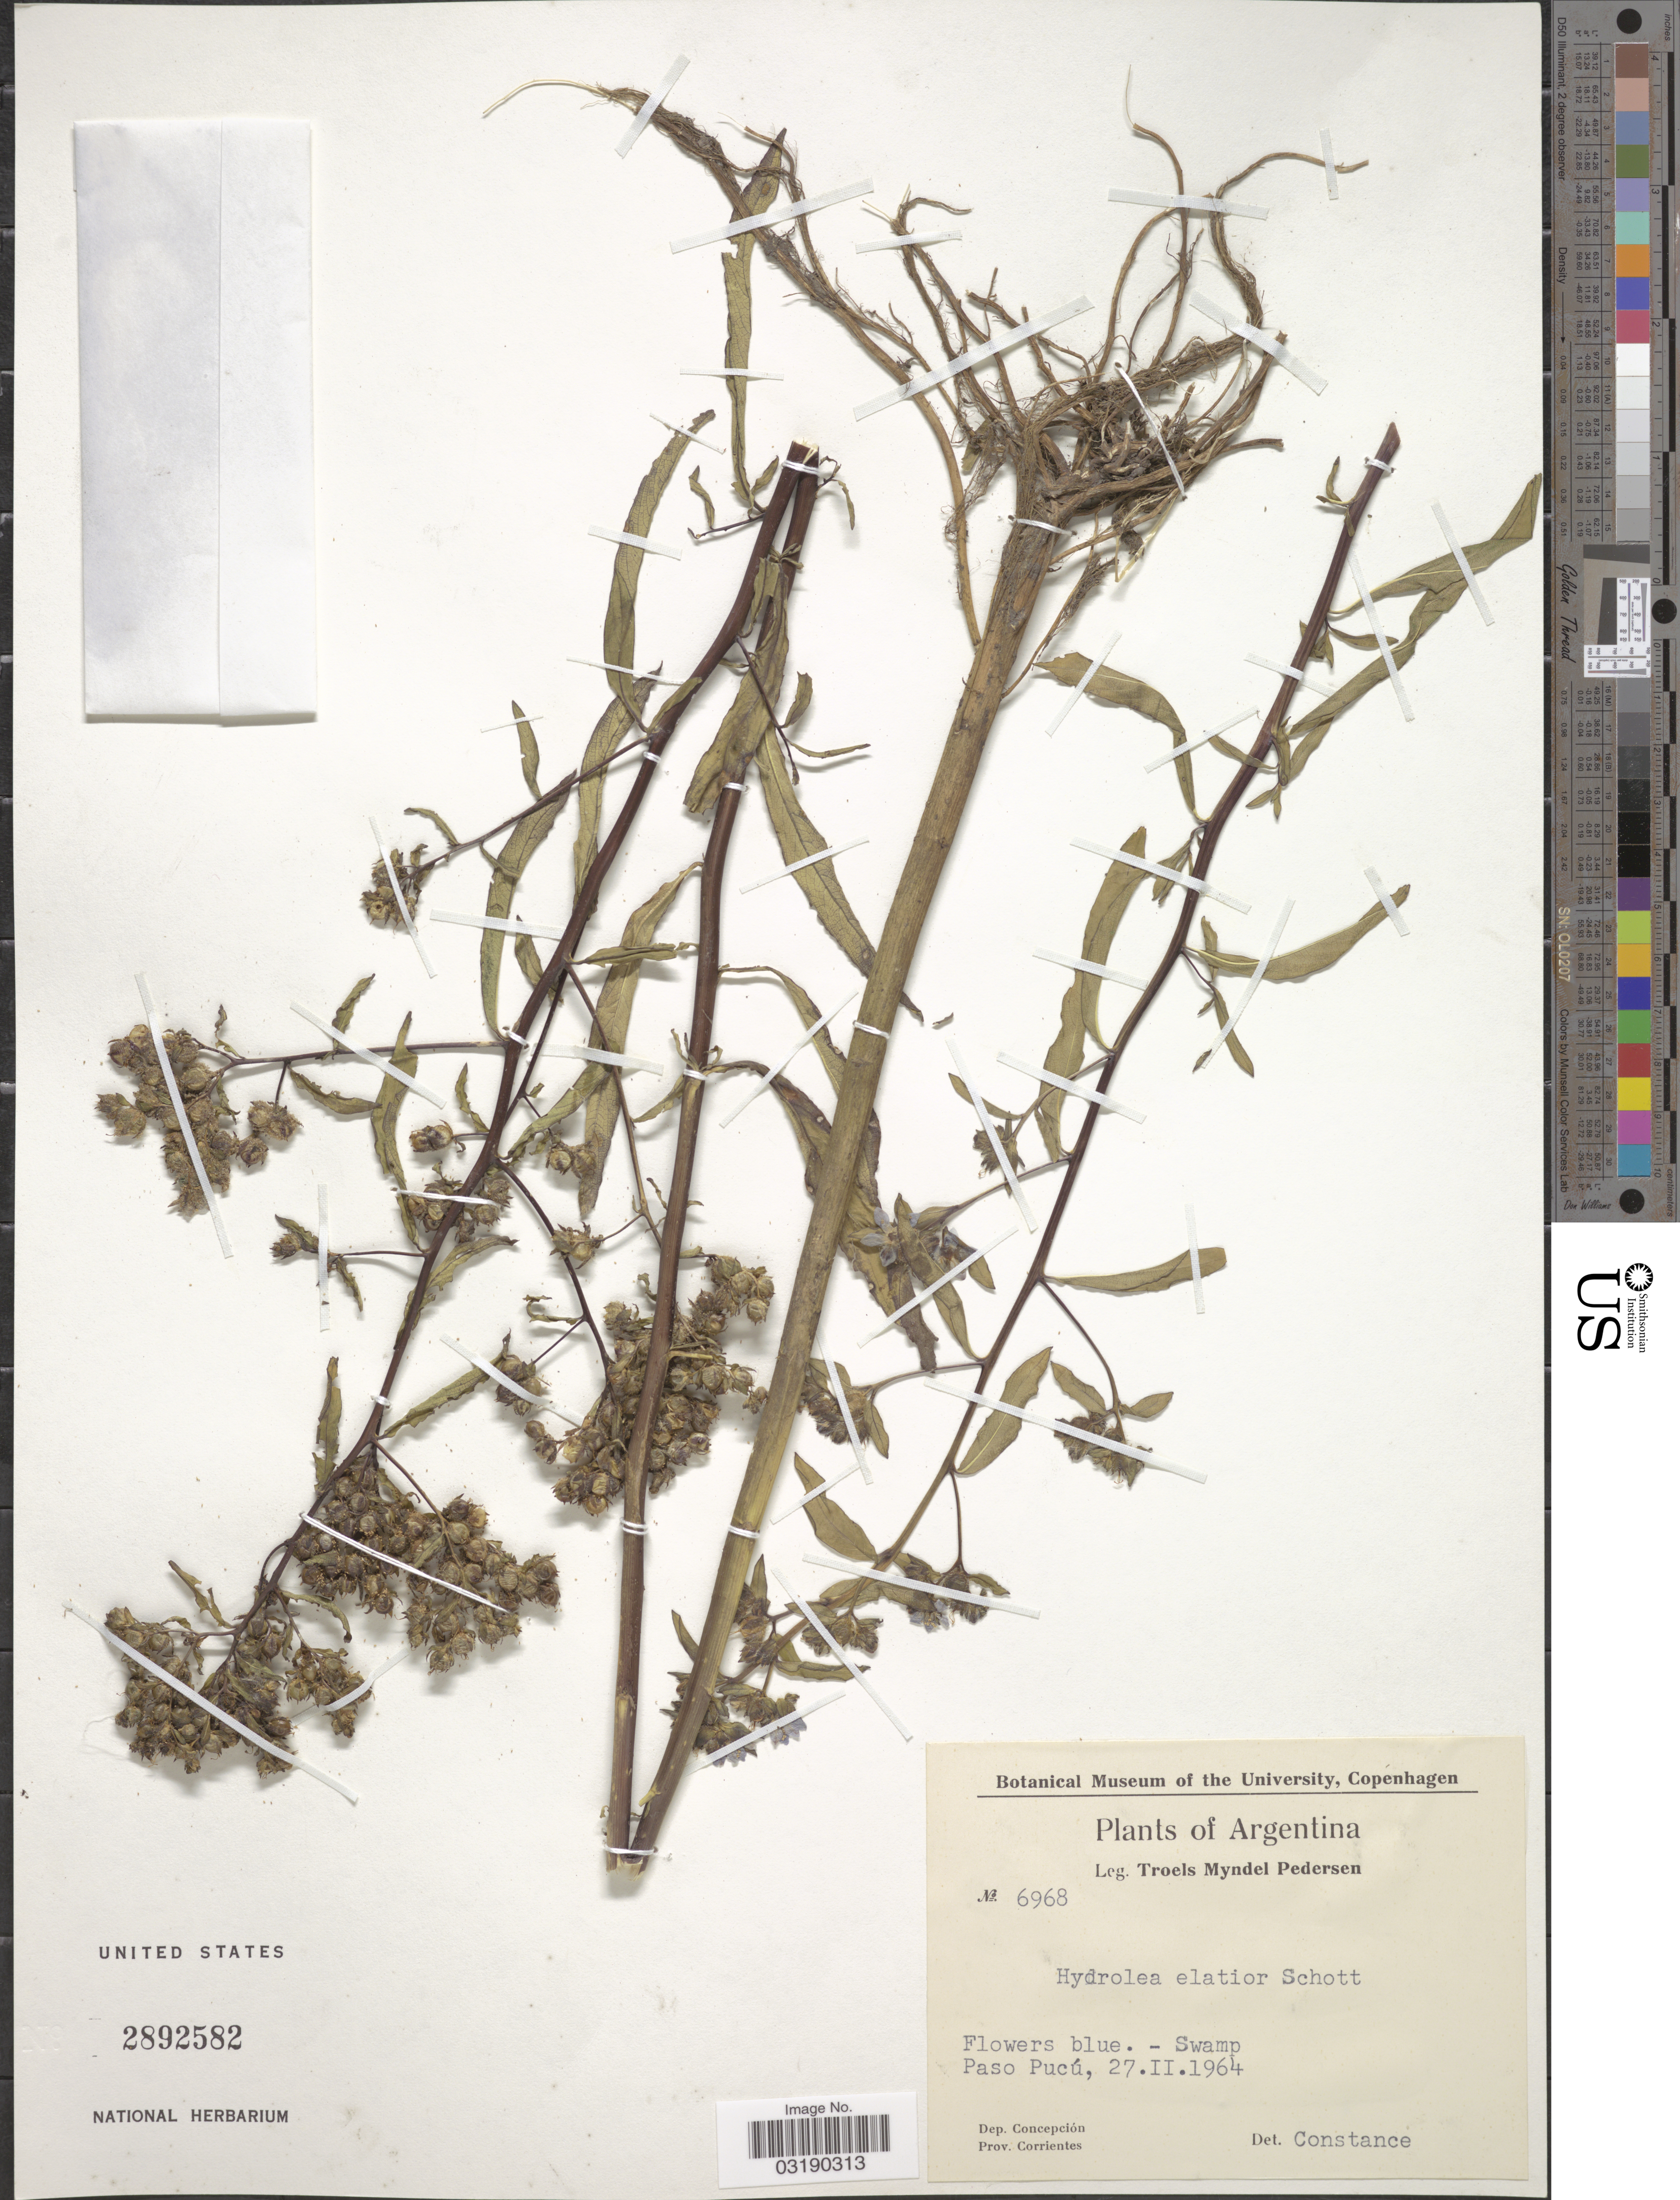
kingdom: Plantae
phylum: Tracheophyta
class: Magnoliopsida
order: Solanales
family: Hydroleaceae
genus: Hydrolea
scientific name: Hydrolea elatior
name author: Schott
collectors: T. Pederson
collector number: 6968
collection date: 1964-02-27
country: Argentina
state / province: Corrientes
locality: Swamp Paso Pucú. Dep. Concepción. Prov. Corrientes.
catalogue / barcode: US 2892582